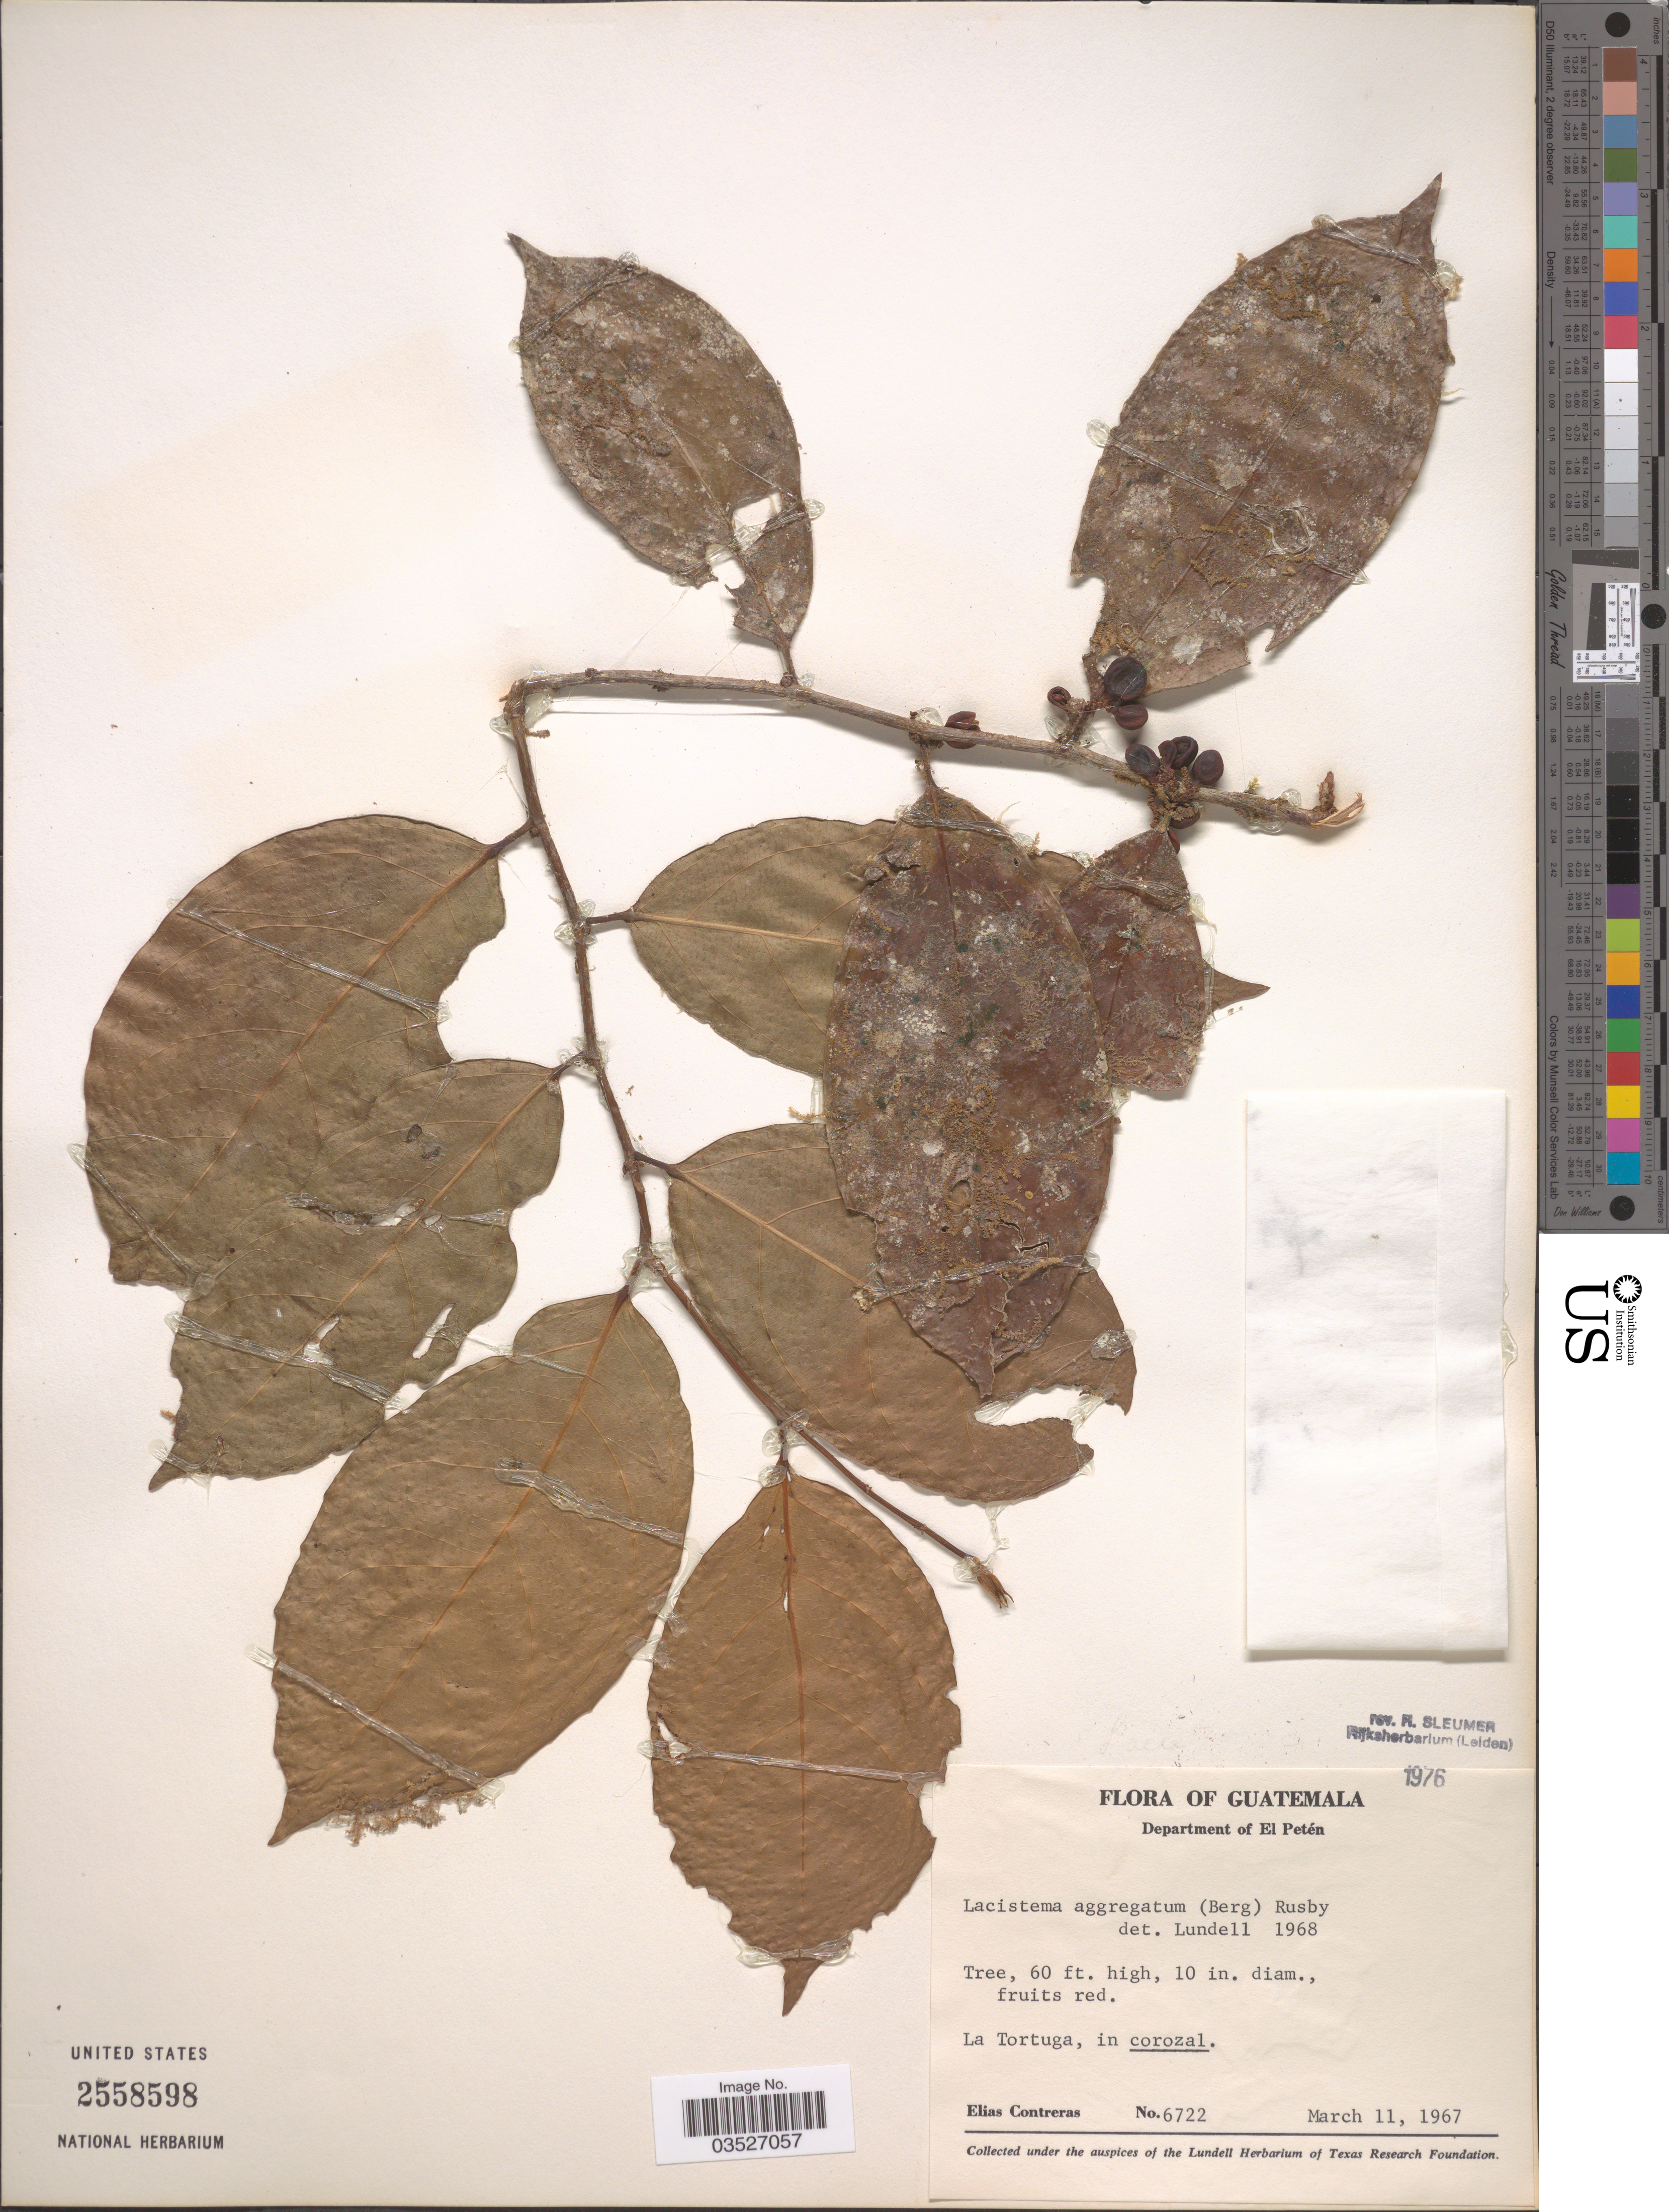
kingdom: Plantae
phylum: Tracheophyta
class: Magnoliopsida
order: Malpighiales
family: Lacistemataceae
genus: Lacistema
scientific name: Lacistema aggregatum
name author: (P.J. Bergius) Rusby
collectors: E. Contreras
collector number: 6722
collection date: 1967-03-11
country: Guatemala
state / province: El Petén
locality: Department El Petén. La Tortuga, in corozal.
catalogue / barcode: US 2558598